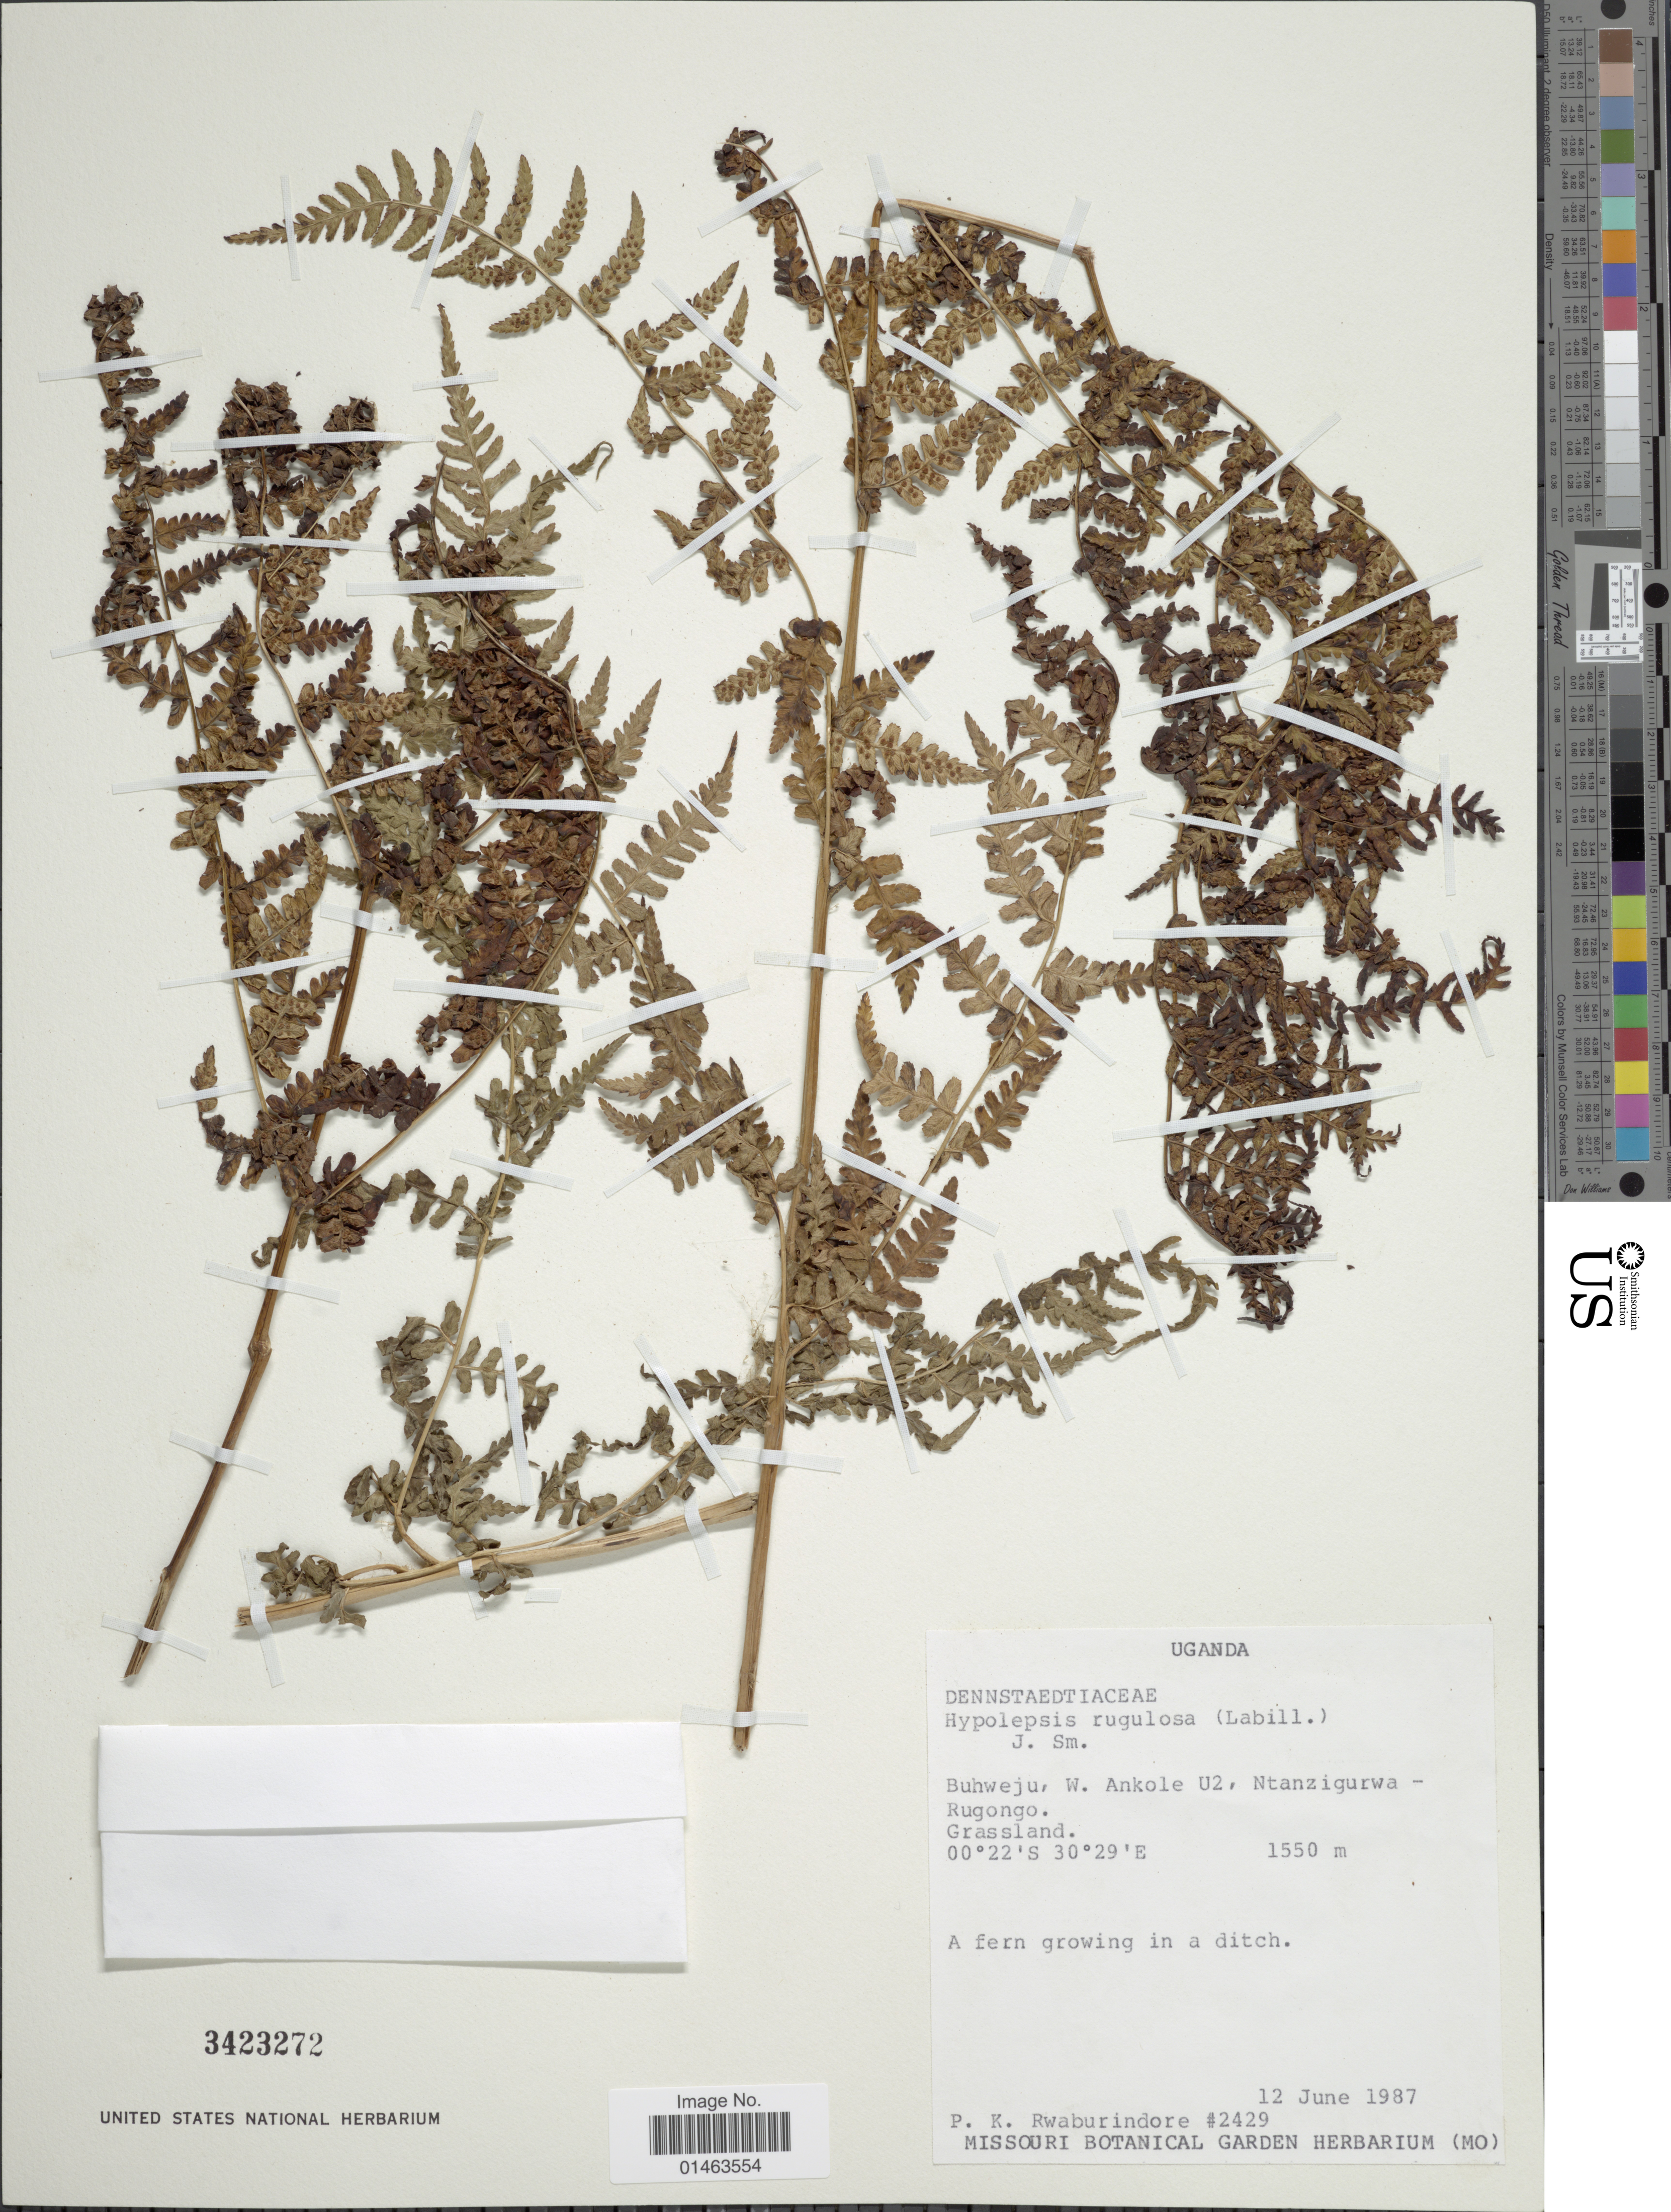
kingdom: Plantae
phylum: Tracheophyta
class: Polypodiopsida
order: Polypodiales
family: Dennstaedtiaceae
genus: Hypolepis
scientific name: Hypolepis rugosula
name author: (Labill.) J. Sm.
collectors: P. Rwaburindore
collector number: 2429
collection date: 1987-06-12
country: Uganda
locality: Uganda, Buhweju, W. Ankole U2, Ntanzigurwa-Rugongo.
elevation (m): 1550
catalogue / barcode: US 3423272